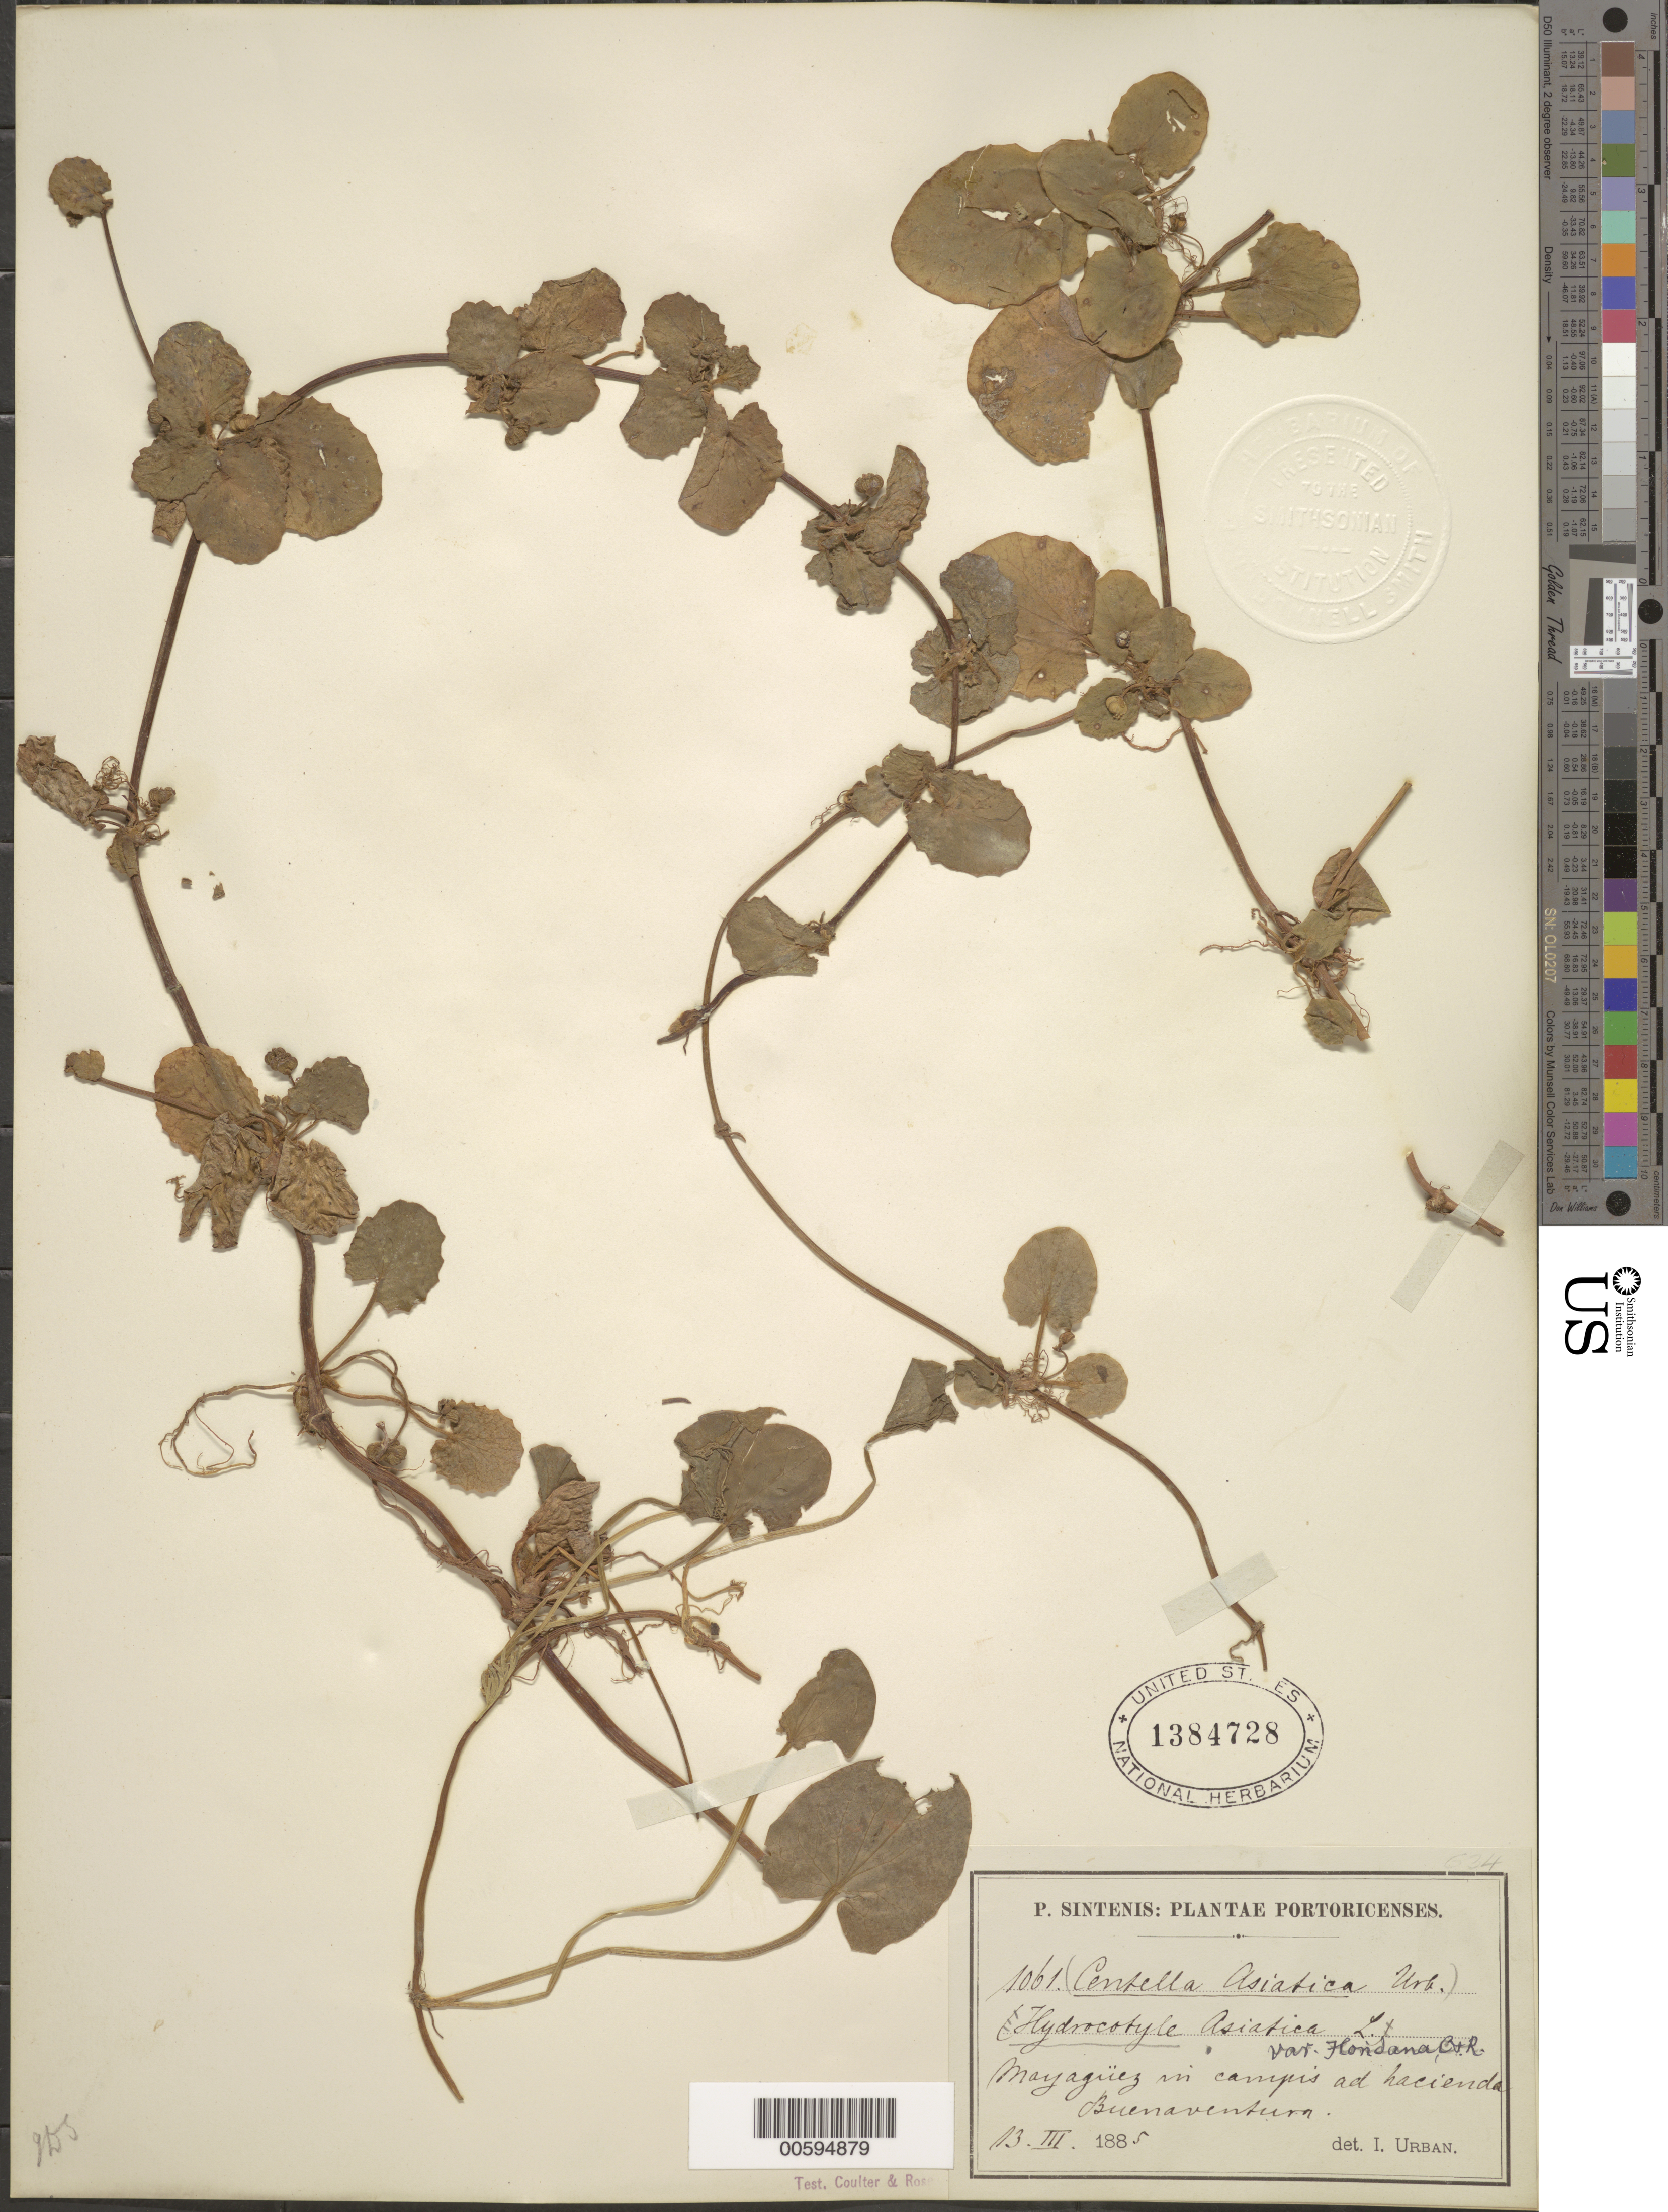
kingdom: Plantae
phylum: Tracheophyta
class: Magnoliopsida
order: Apiales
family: Apiaceae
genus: Centella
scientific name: Centella asiatica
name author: (L.) Urb.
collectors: P. Sintenis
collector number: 1061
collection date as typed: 13 Mar 1885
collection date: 1885-03-13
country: Puerto Rico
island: Greater Antilles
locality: Mayagüez, in campis ad hacienda Buenaventura.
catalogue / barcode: US 1384728